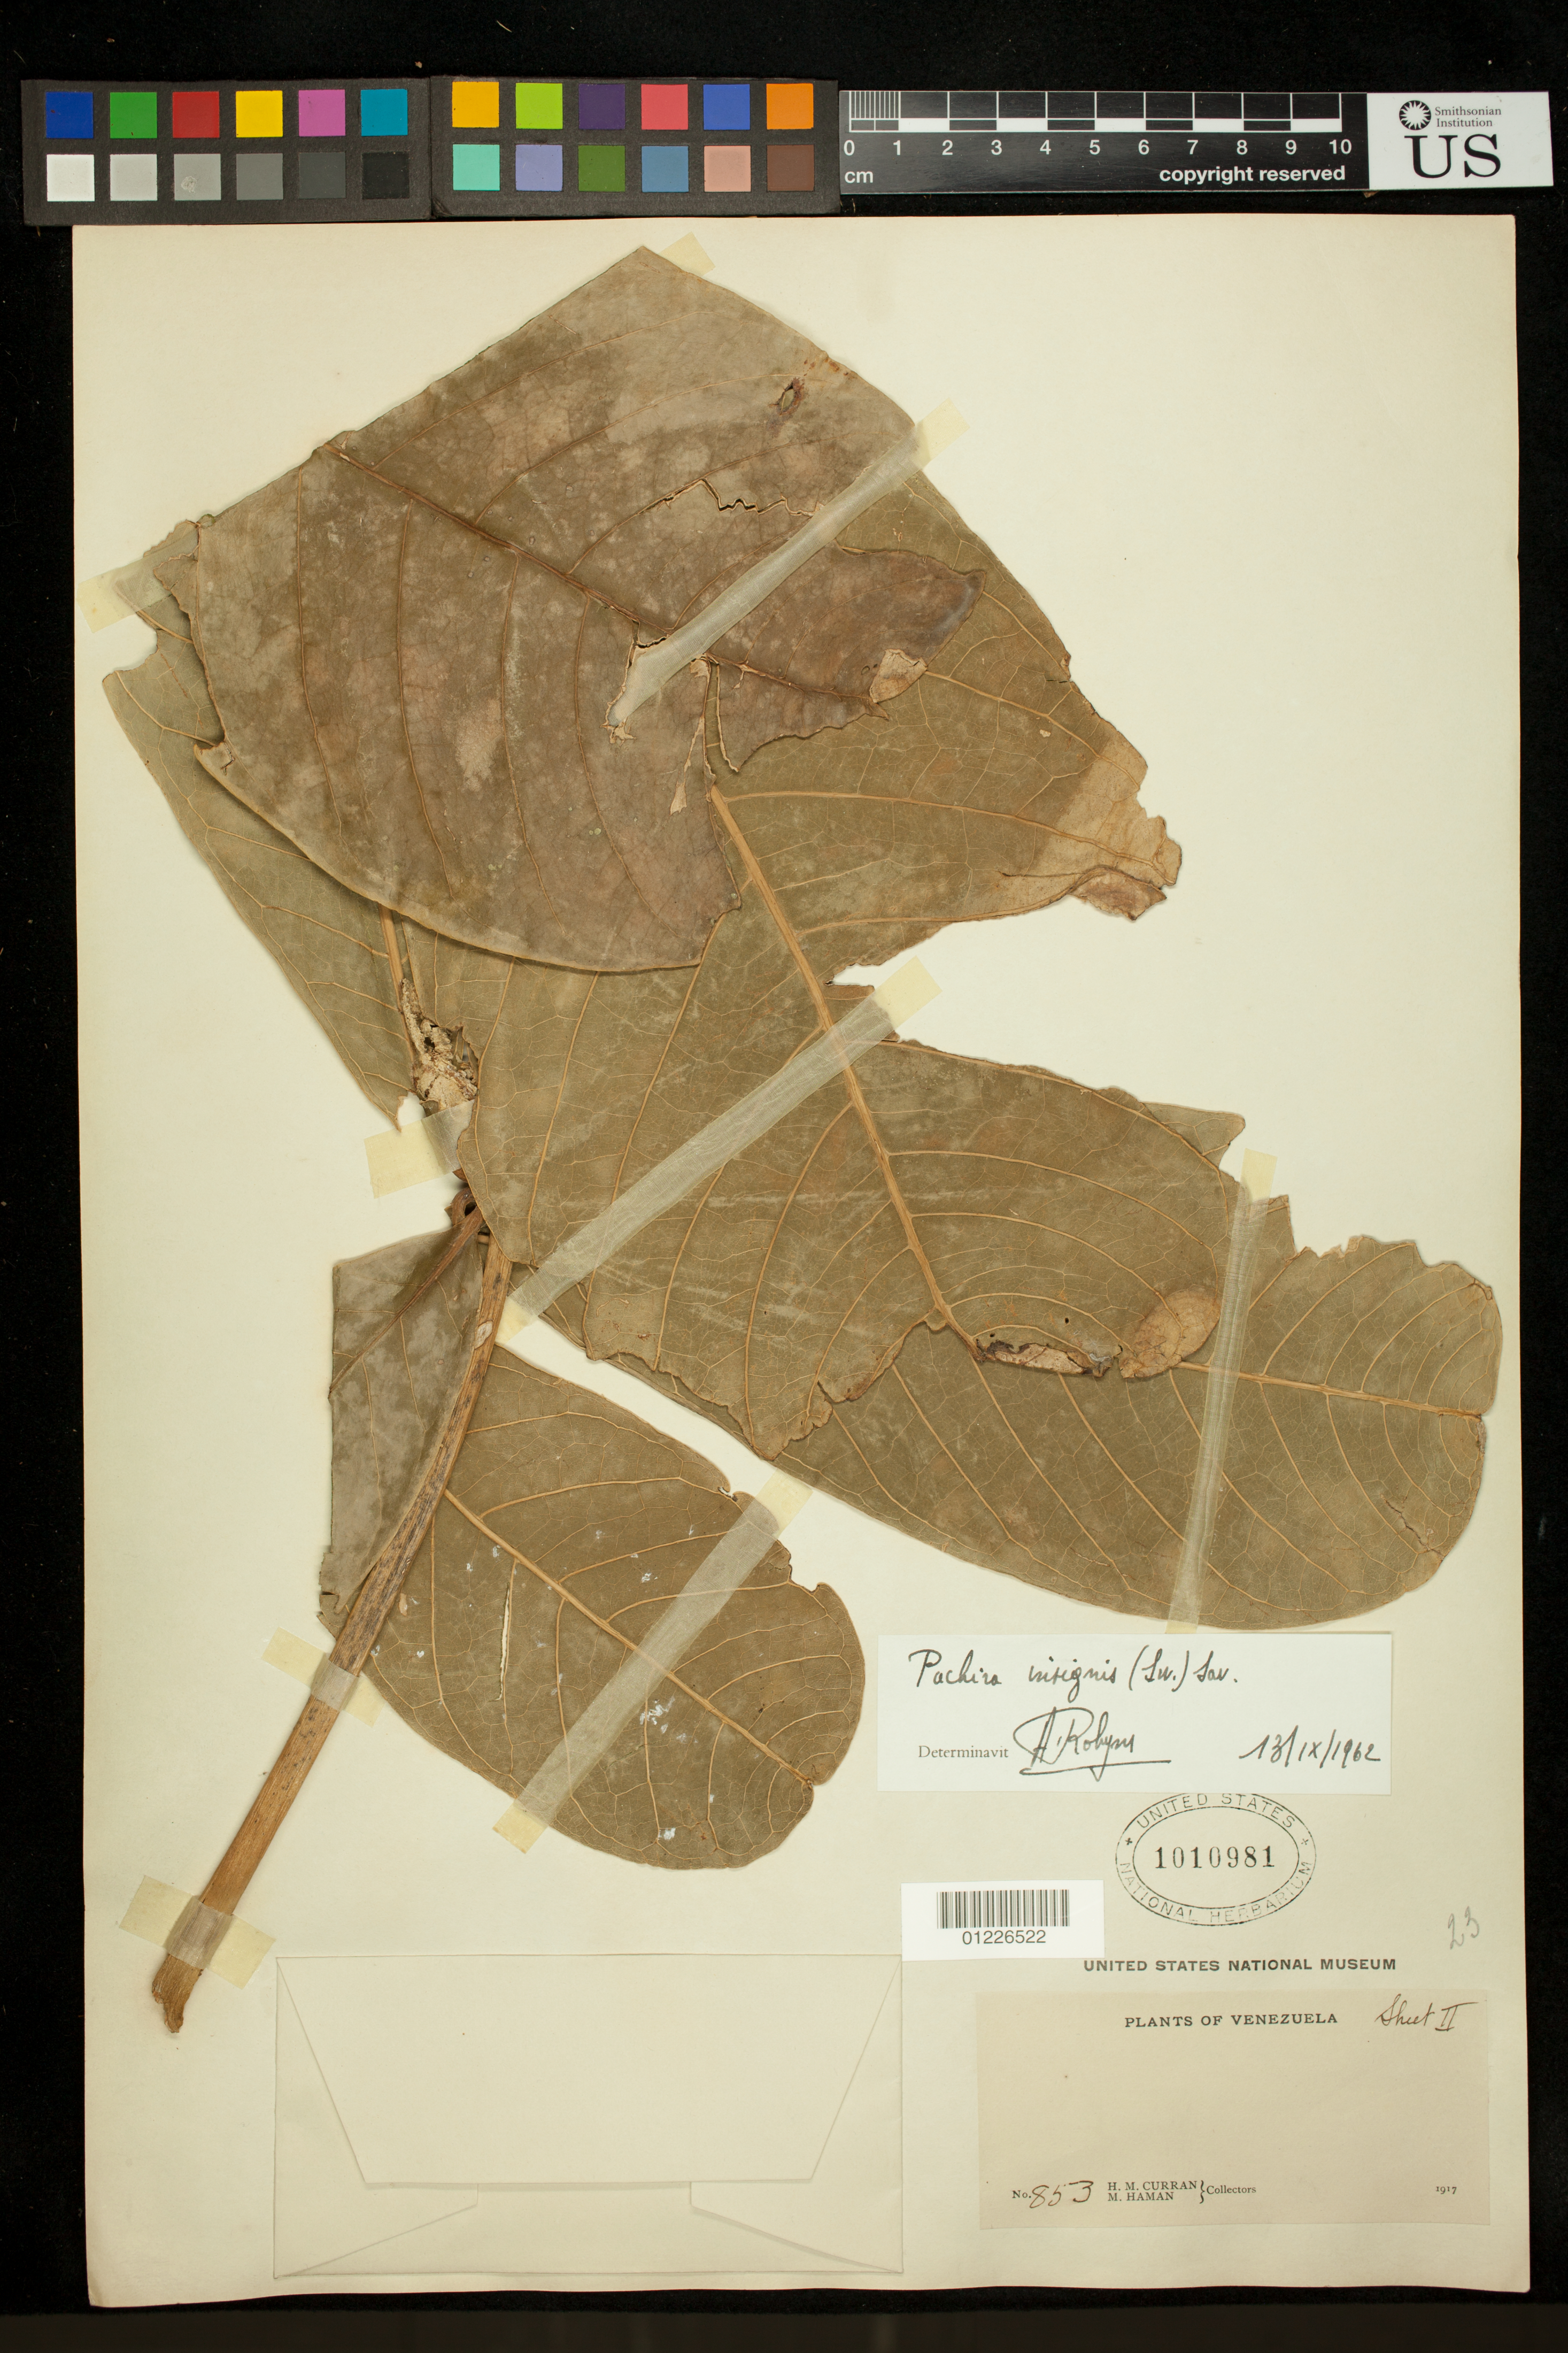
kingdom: Plantae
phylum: Tracheophyta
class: Magnoliopsida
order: Malvales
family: Malvaceae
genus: Pachira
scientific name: Pachira insignis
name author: (Sw.) Sw. ex Savigny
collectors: H. M. Curran & M. Haman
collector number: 853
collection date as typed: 1917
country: Venezuela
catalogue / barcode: US 1010981